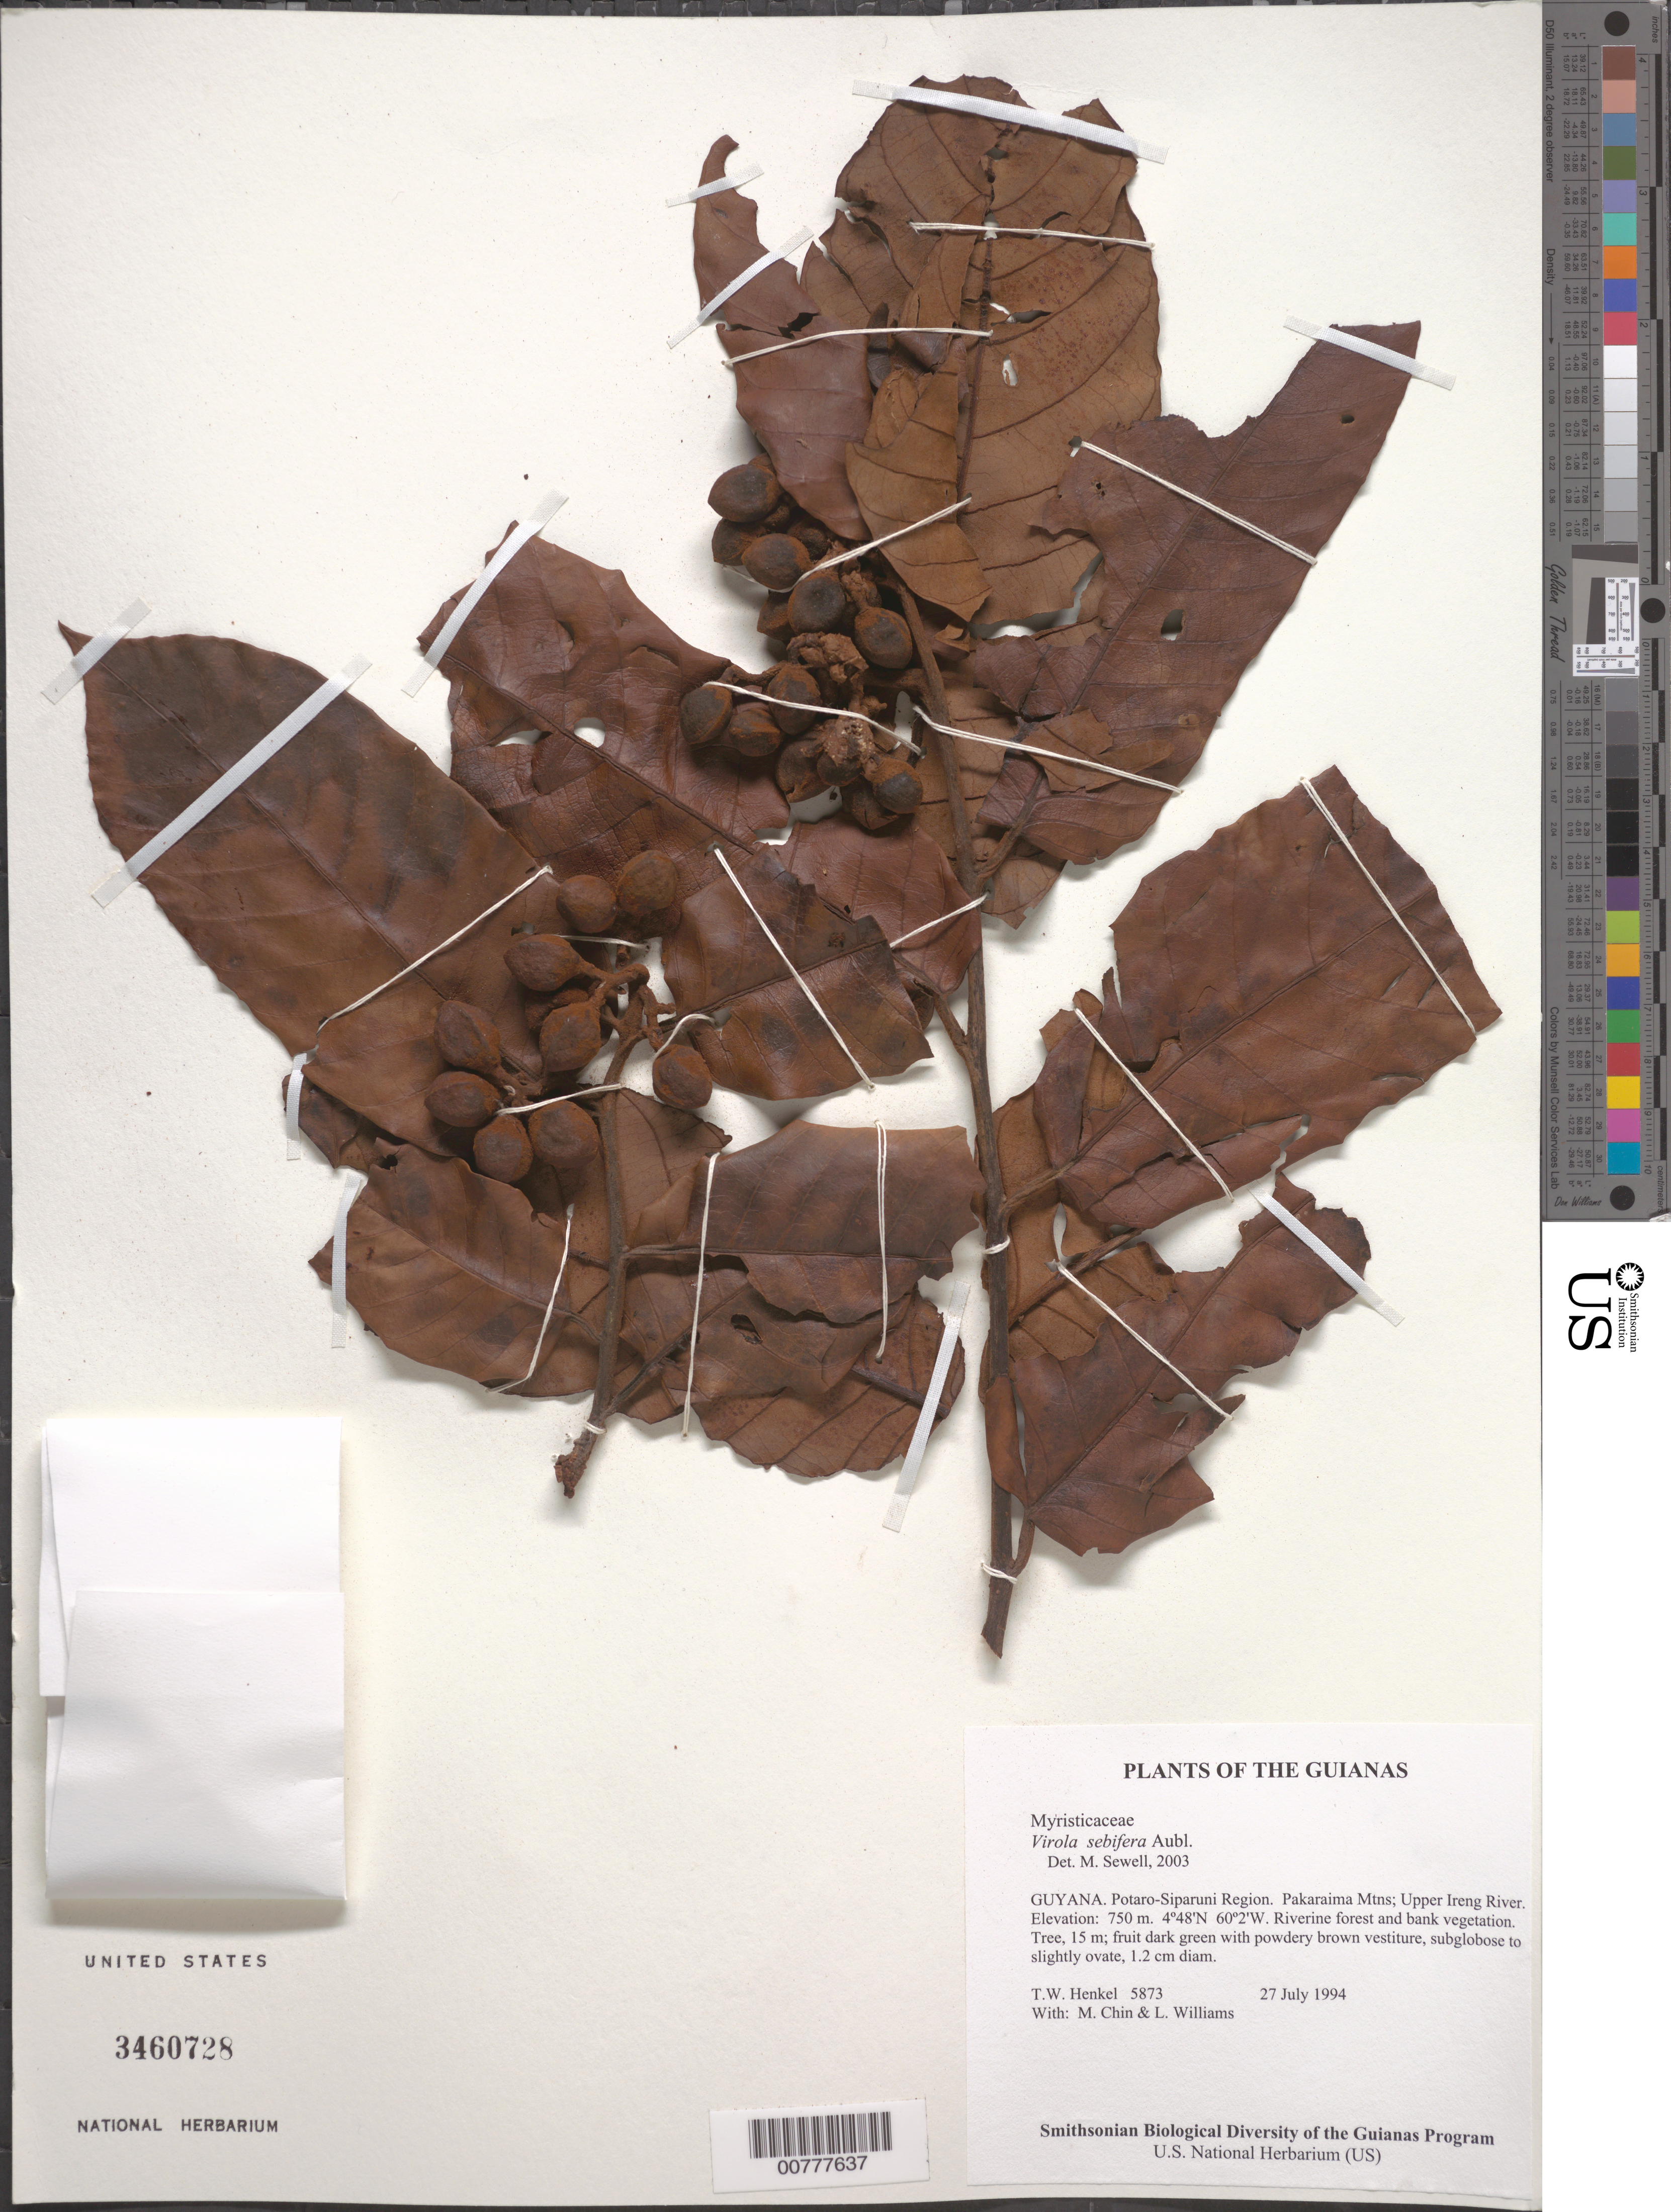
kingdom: Plantae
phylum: Tracheophyta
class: Magnoliopsida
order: Magnoliales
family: Myristicaceae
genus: Virola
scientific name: Virola sebifera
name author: Aubl.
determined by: Sewell, M.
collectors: T. Henkel, M. Chin & L. Williams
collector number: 5873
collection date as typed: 27 July 1994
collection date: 1994-07-27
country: Guyana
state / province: Potaro-Siparuni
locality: Pakaraima Mtns; Upper Ireng River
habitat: Riverine forest and bank vegetation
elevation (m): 750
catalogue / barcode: US 3460728